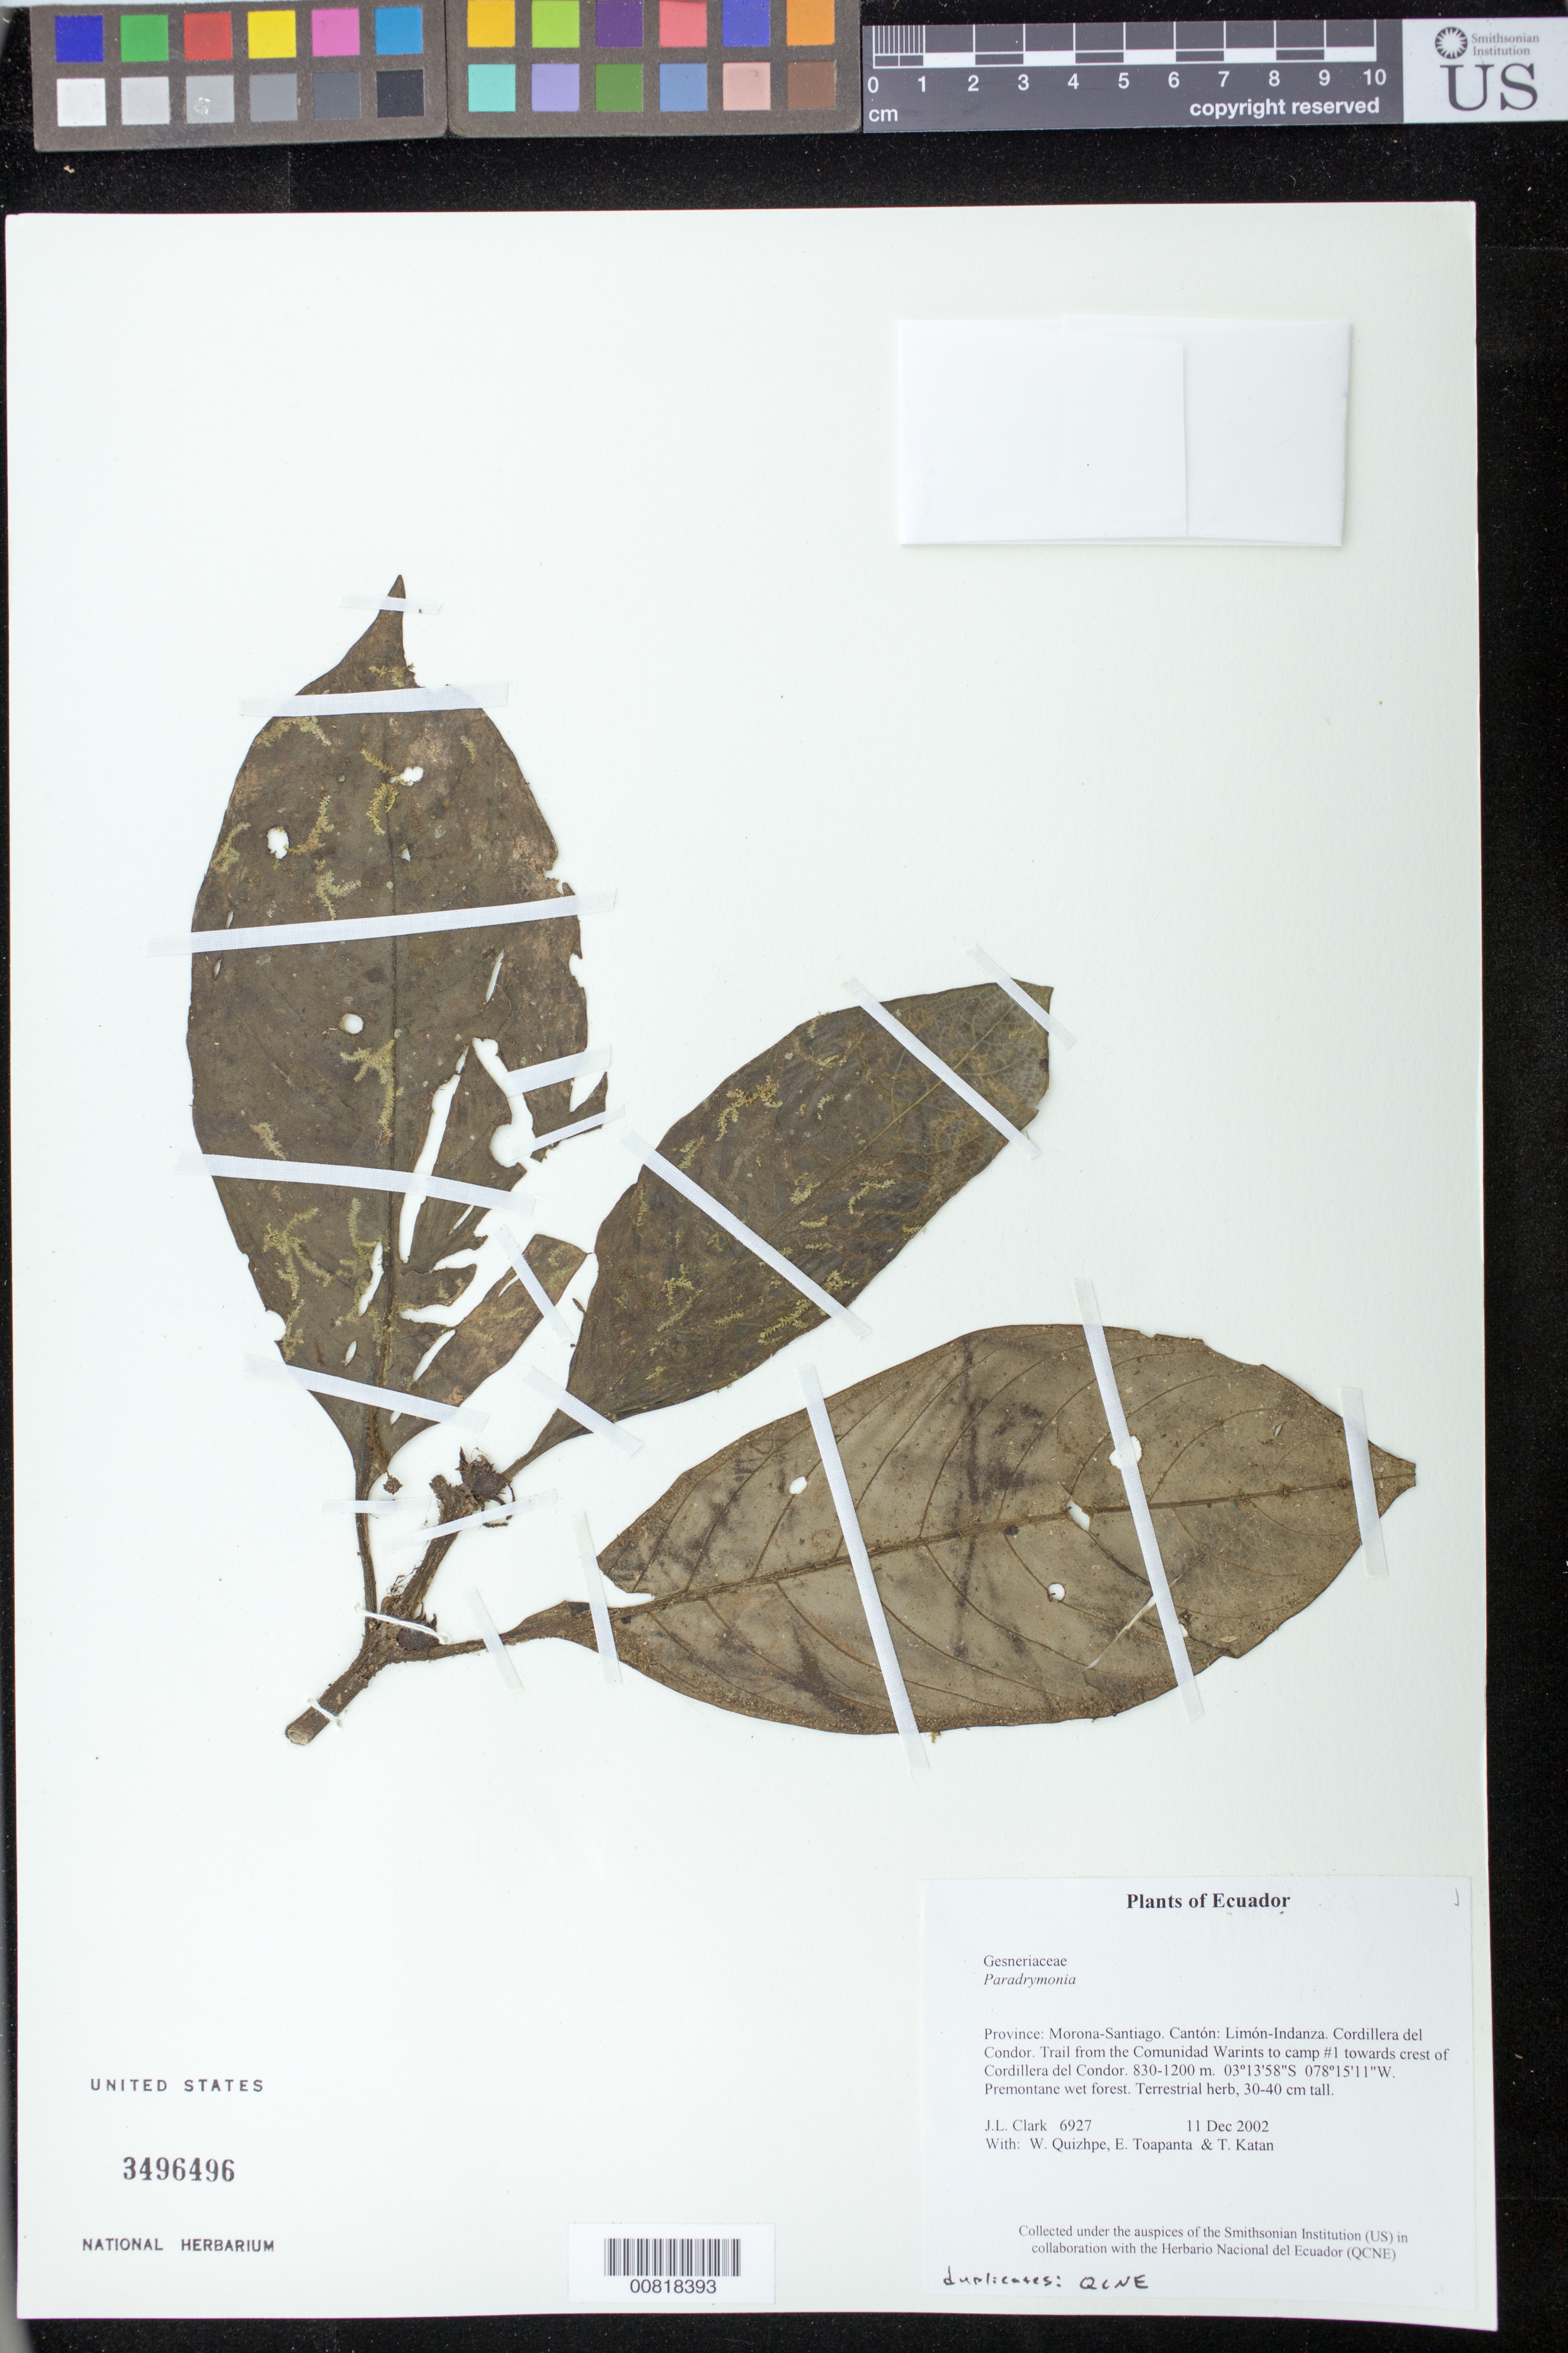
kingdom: Plantae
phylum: Tracheophyta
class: Magnoliopsida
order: Lamiales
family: Gesneriaceae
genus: Paradrymonia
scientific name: Paradrymonia sp.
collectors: J. L. Clark, W. Quizhpe, E. Toapanta & T. Katan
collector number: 6927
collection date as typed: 11 Dec 2002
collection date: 2002-12-11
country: Ecuador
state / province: Morona-Santiago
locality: Limón-Indanza. Cordillera del Condor. Trail from the Comunidad Warints to camp #1 towards crest of Cordillera del Condor.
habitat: Premontane wet forest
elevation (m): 830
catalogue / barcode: US 3496496